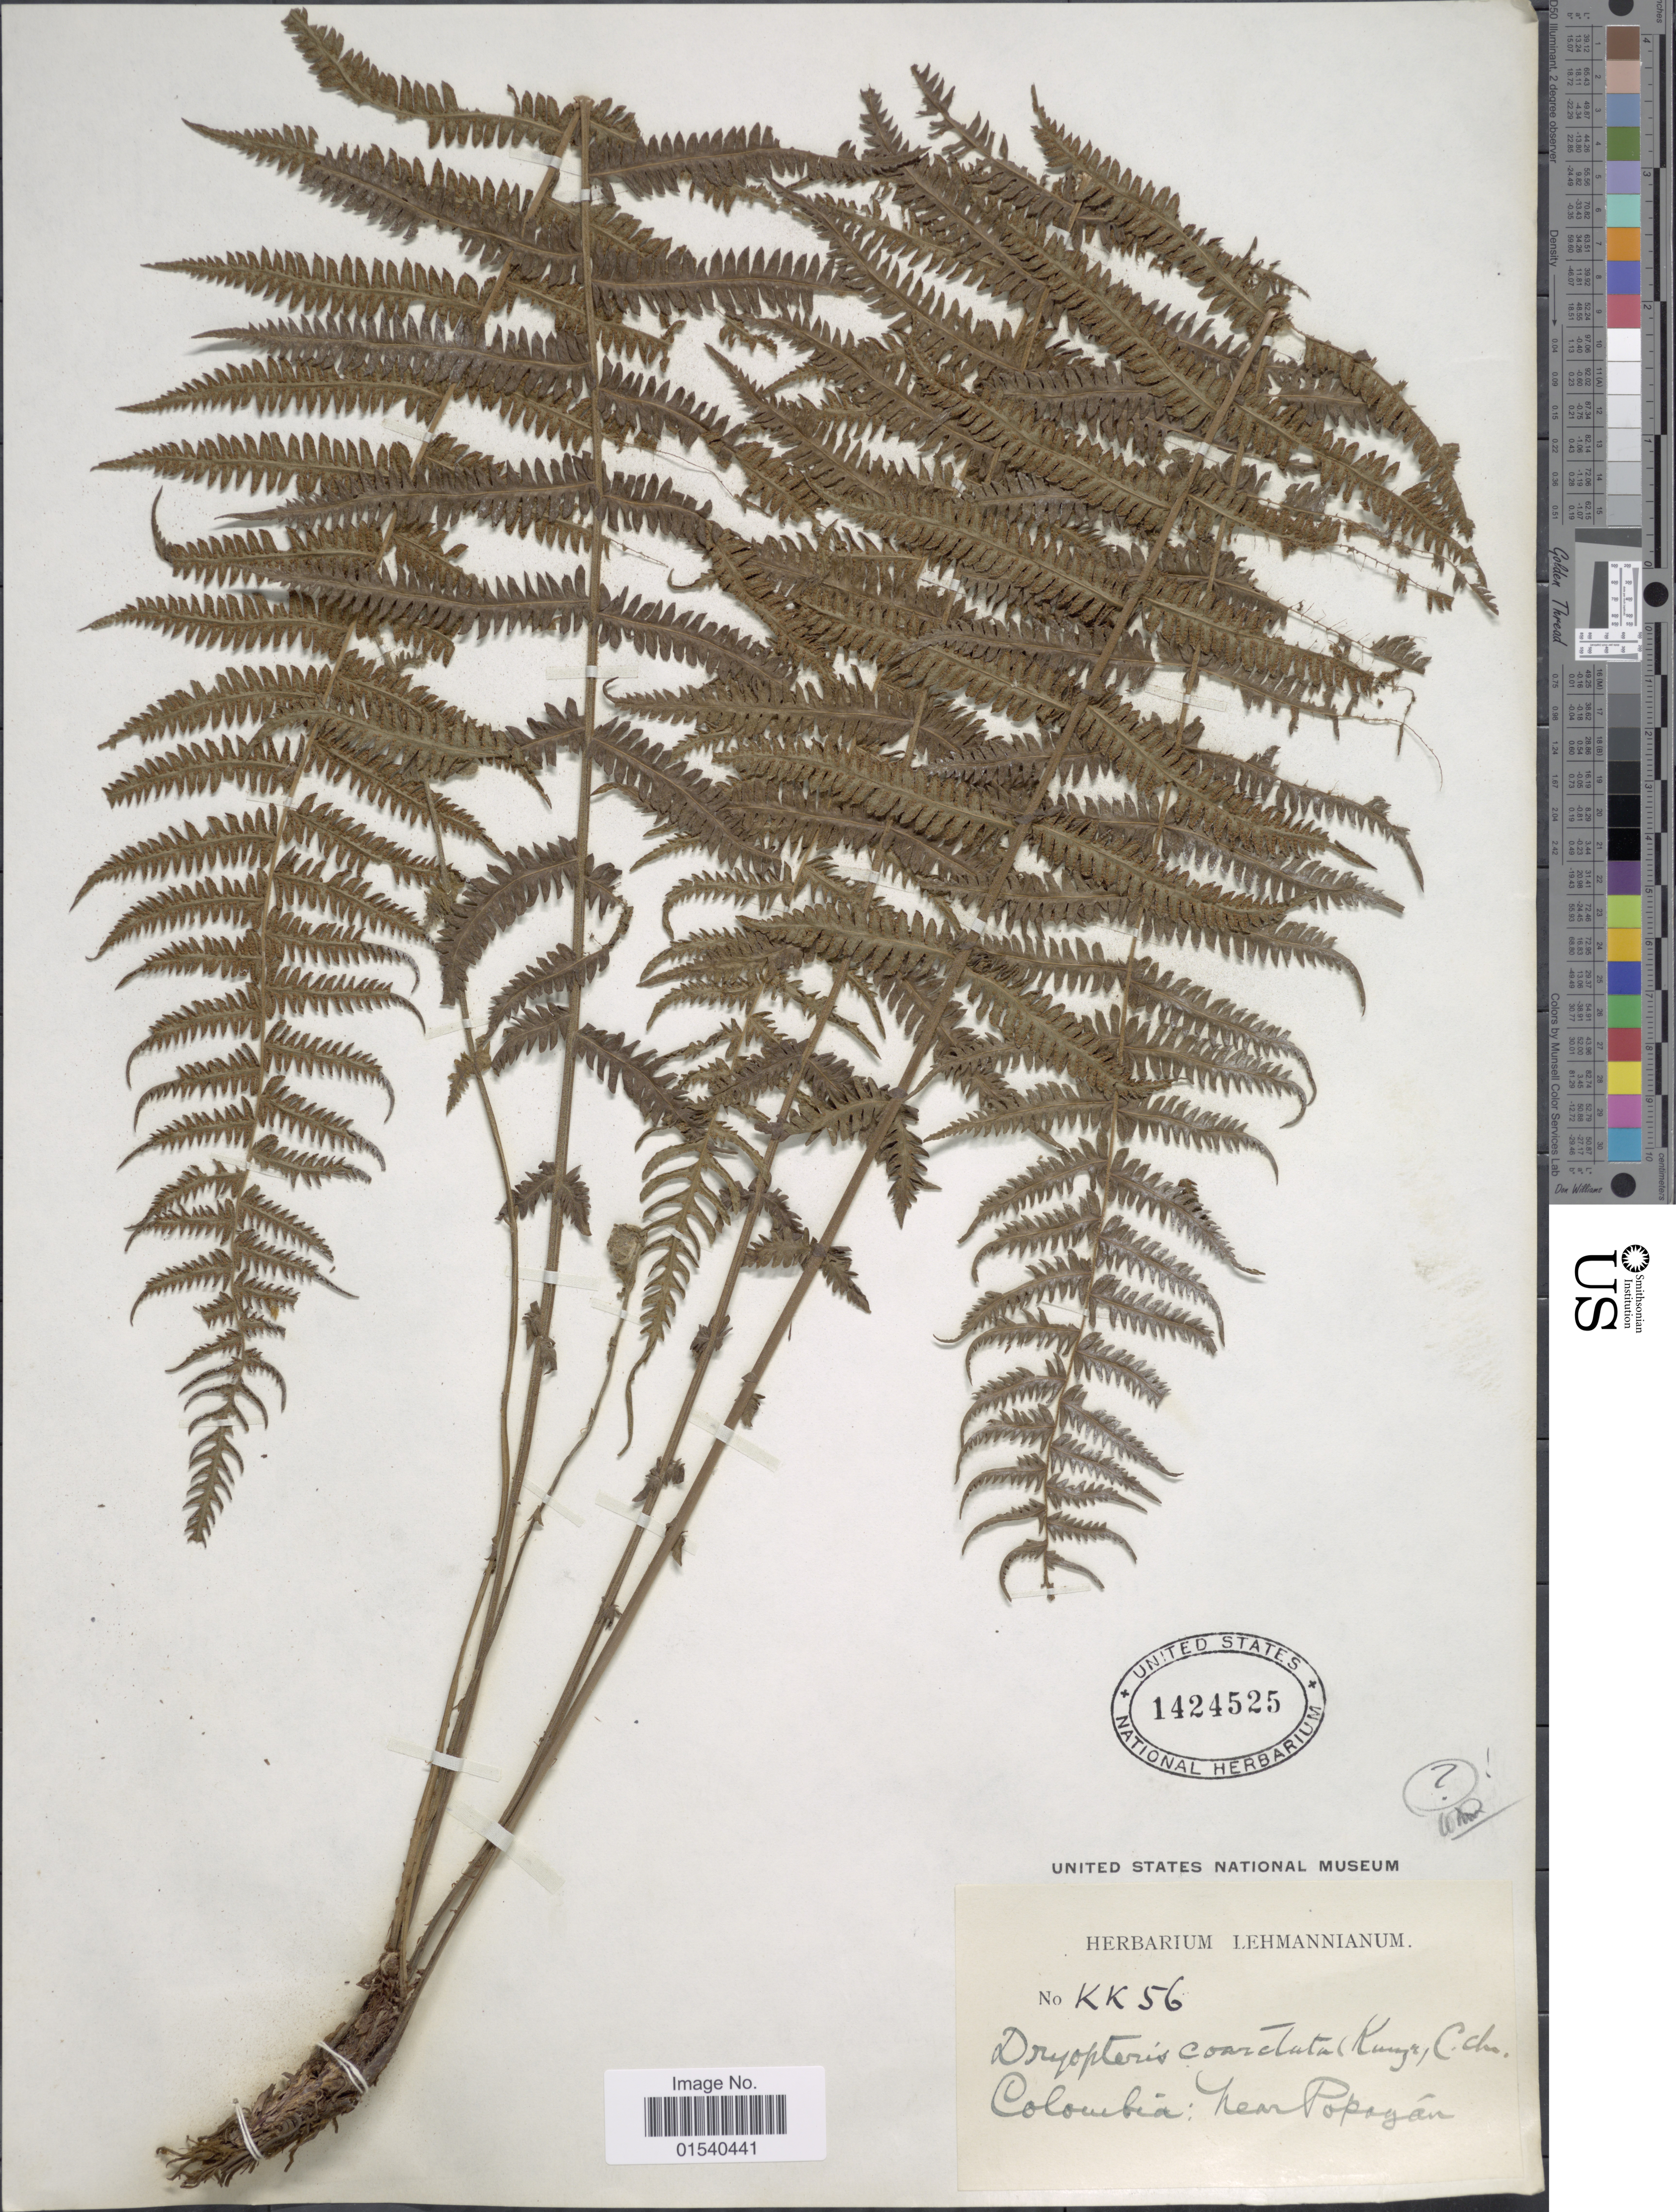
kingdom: Plantae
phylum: Tracheophyta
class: Polypodiopsida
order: Polypodiales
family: Thelypteridaceae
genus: Amauropelta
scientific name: Amauropelta opposita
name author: (Vahl) Pic. Serm.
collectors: ex herb. Lehmannianum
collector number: KK 56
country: Colombia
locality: Near Popyán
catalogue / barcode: US 1424525